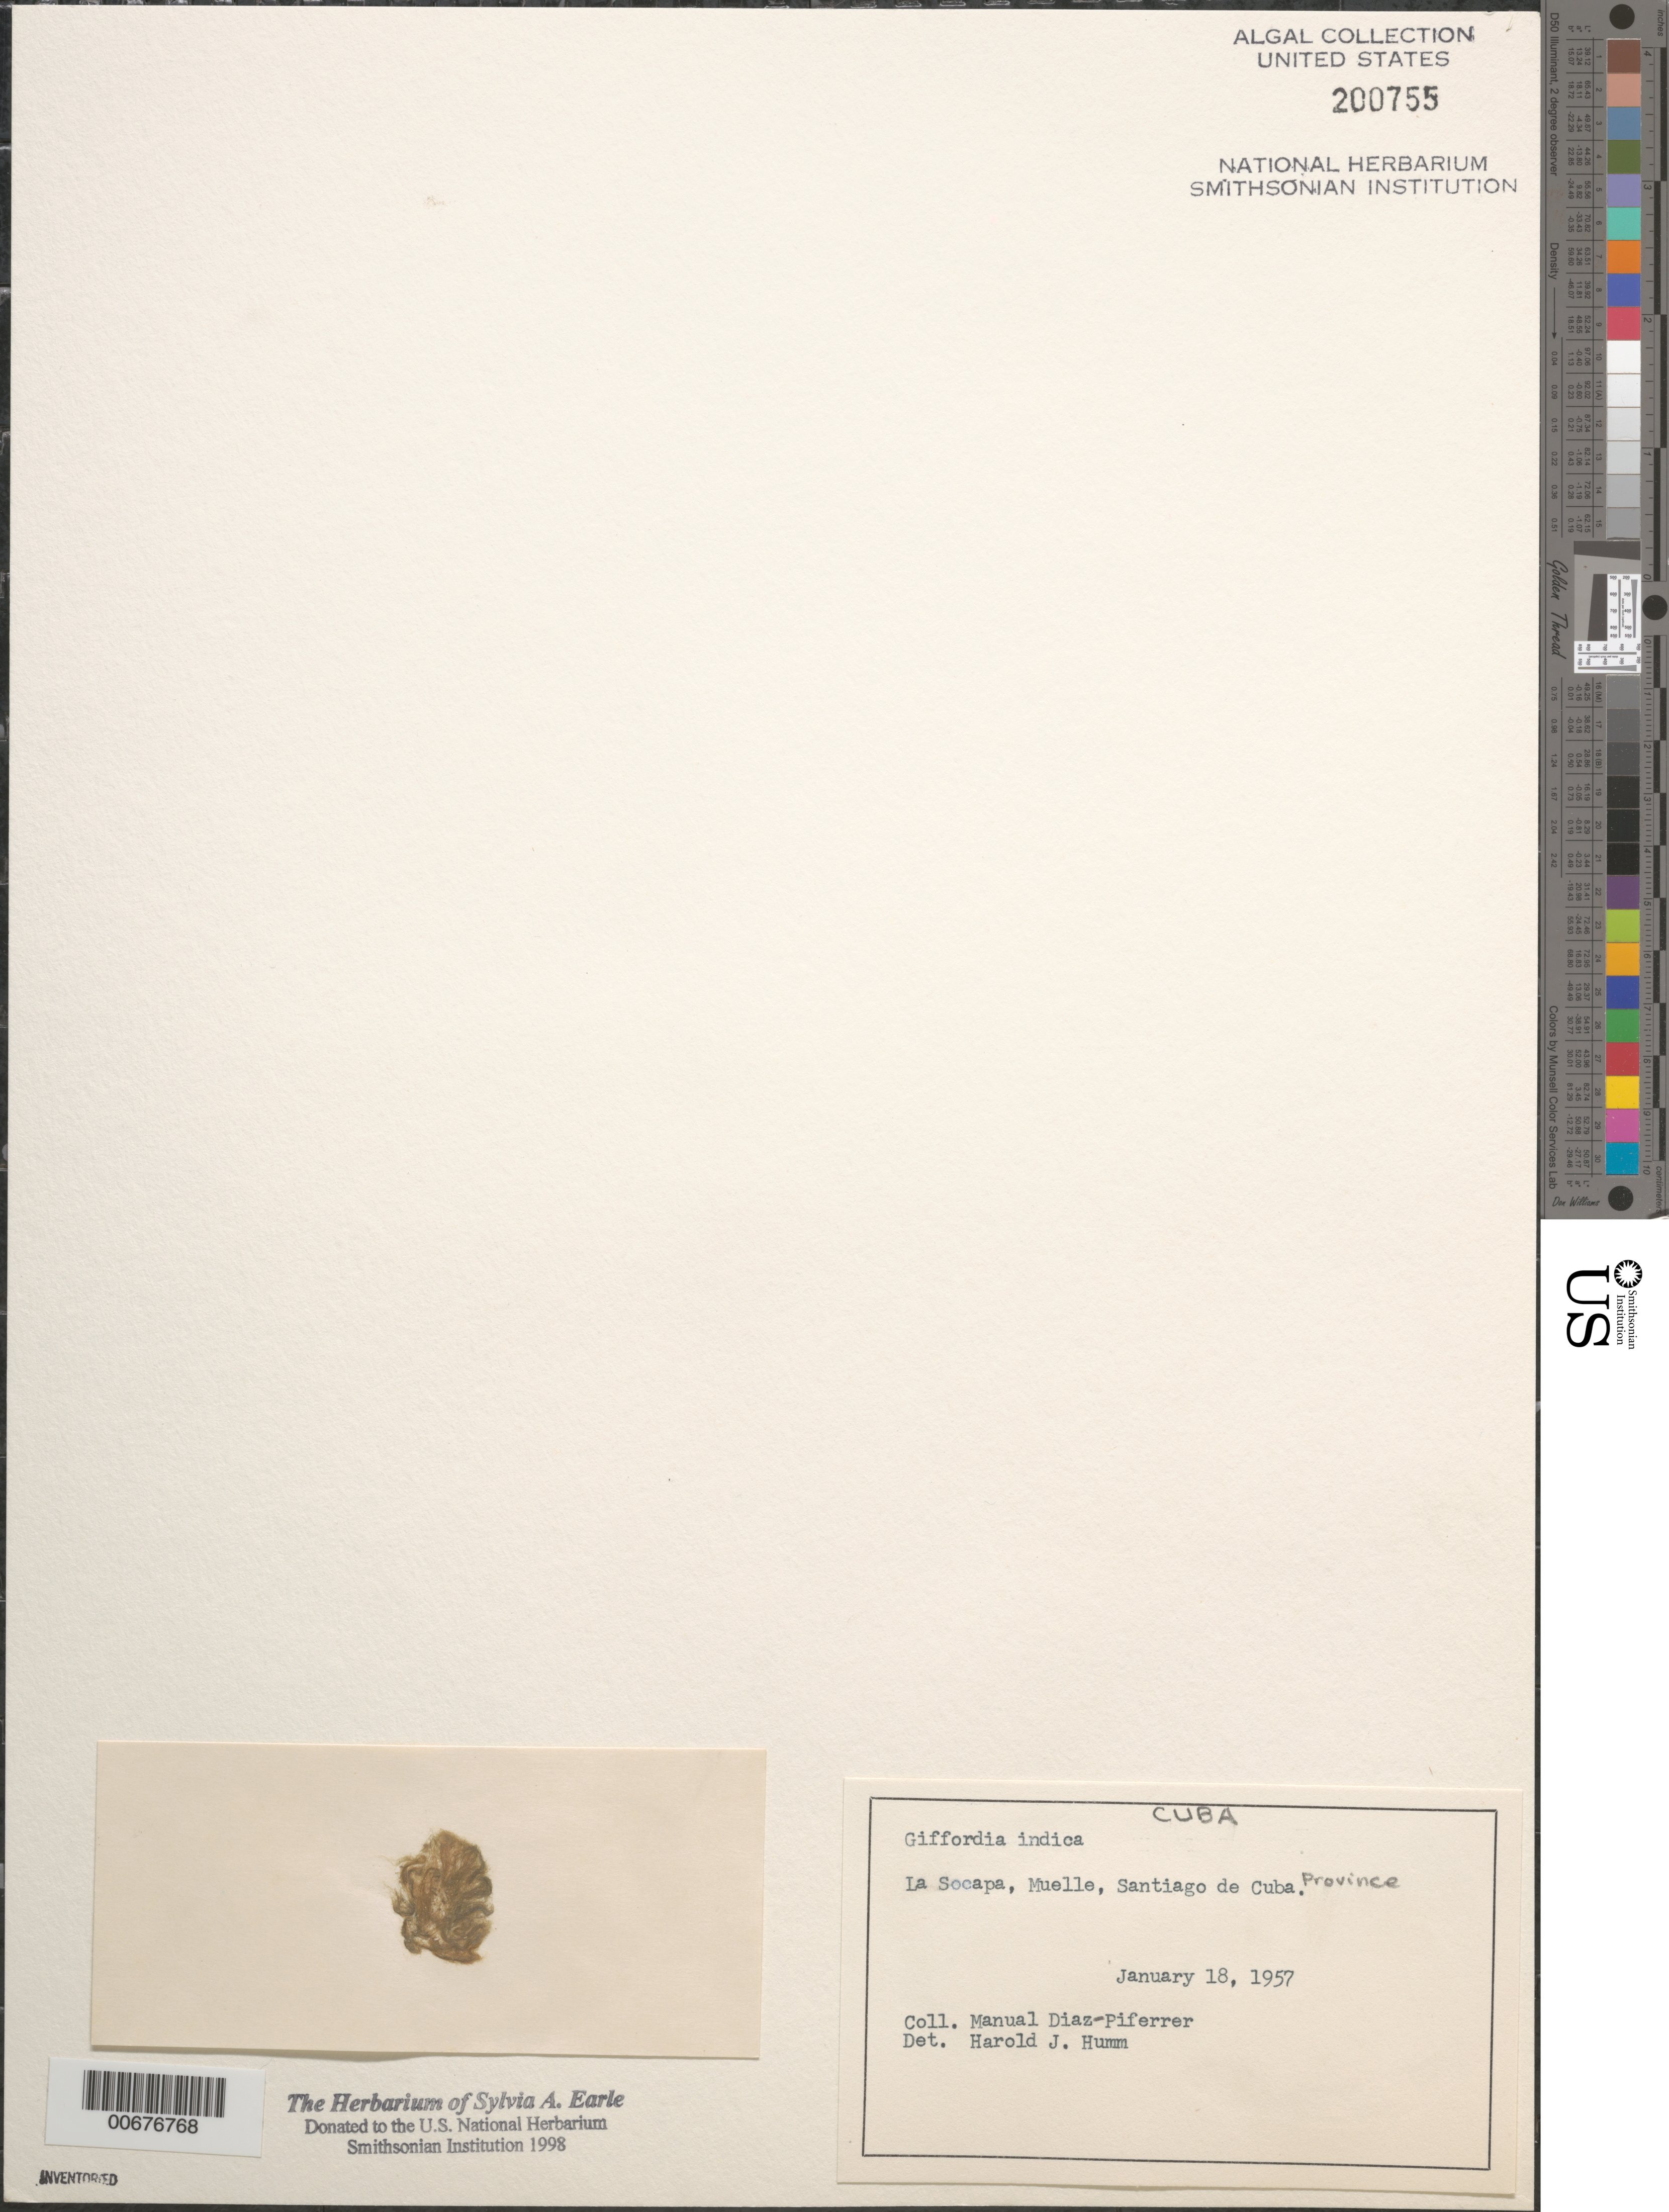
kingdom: Chromista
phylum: Ochrophyta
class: Phaeophyceae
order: Ectocarpales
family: Acinetosporaceae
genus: Feldmannia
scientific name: Feldmannia indica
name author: (O.G. Sond.) Womersley & A. Bailey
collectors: M. Diaz-Piferrer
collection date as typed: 18 Jan 1957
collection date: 1957-01-18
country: Cuba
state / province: Santiago de Cuba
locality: La Socapa, Muelle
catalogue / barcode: US 200755